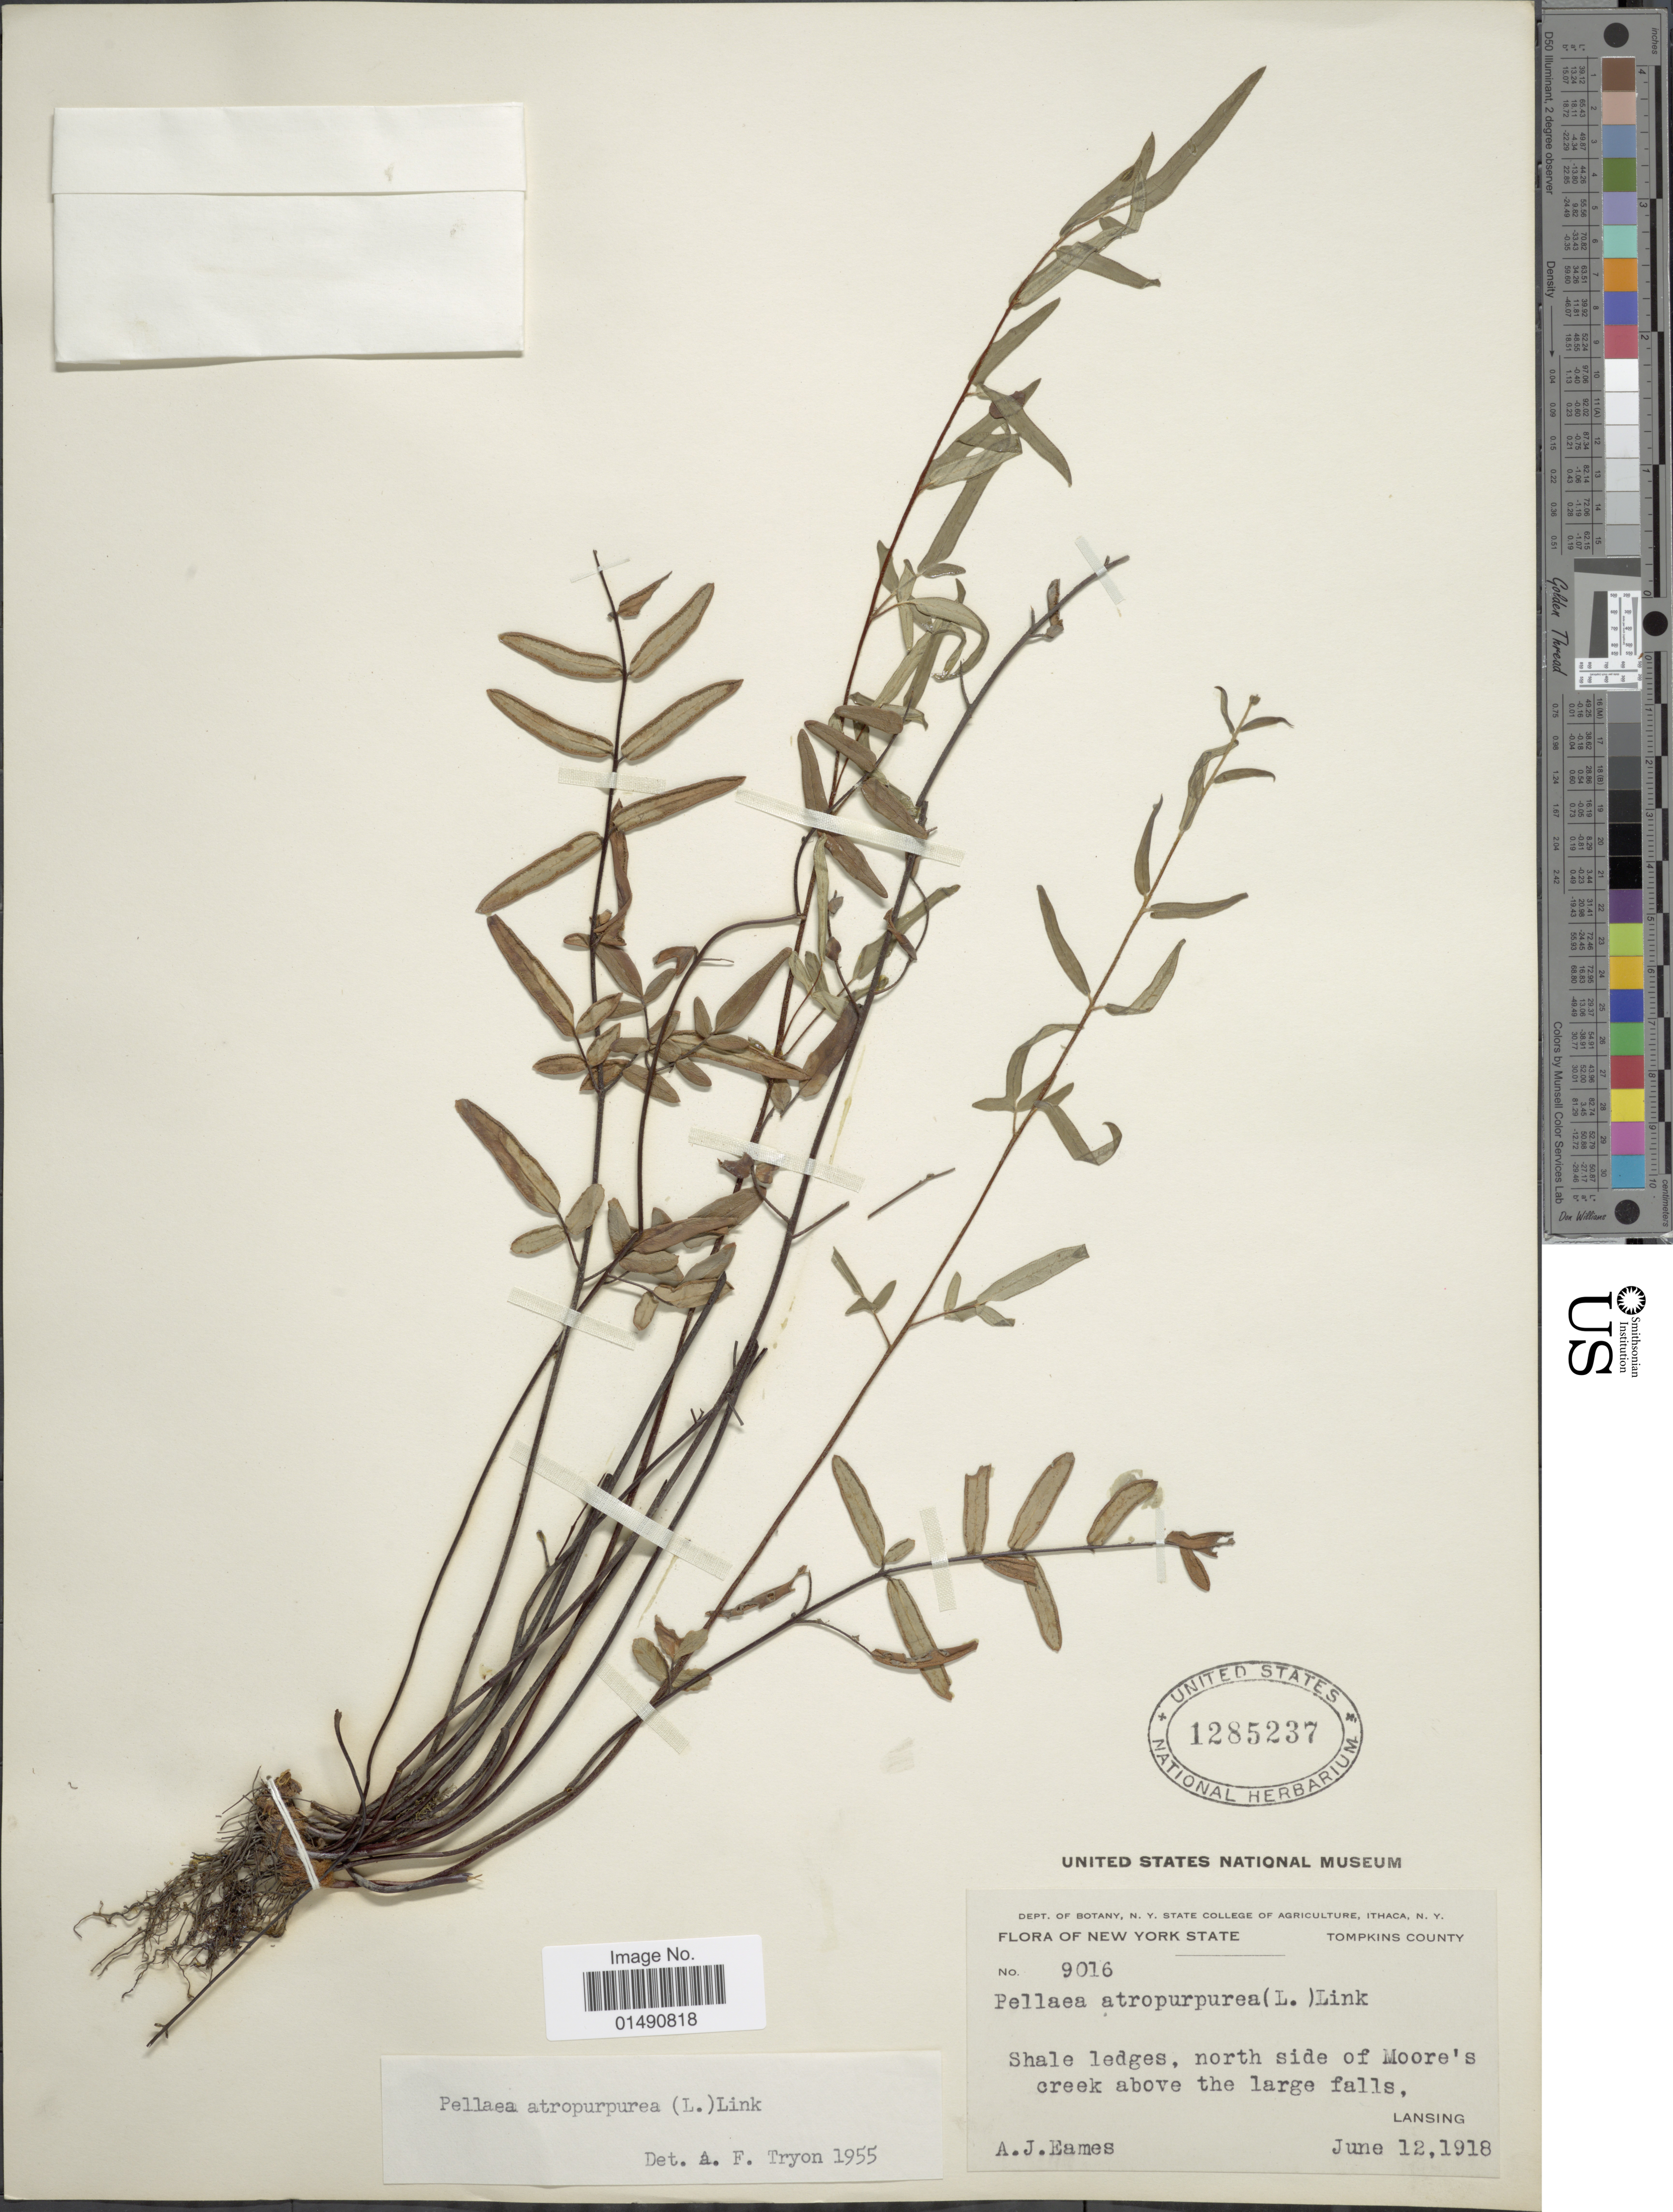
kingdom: Plantae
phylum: Tracheophyta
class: Polypodiopsida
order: Polypodiales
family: Pteridaceae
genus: Pellaea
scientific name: Pellaea atropurpurea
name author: (L.) Link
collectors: A. J. Eames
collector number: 9016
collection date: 1918-06-12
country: United States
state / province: New York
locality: Shale ledges, north side of Moore's creek above the large falls, lansing, Tompkins County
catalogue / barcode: US 1285237